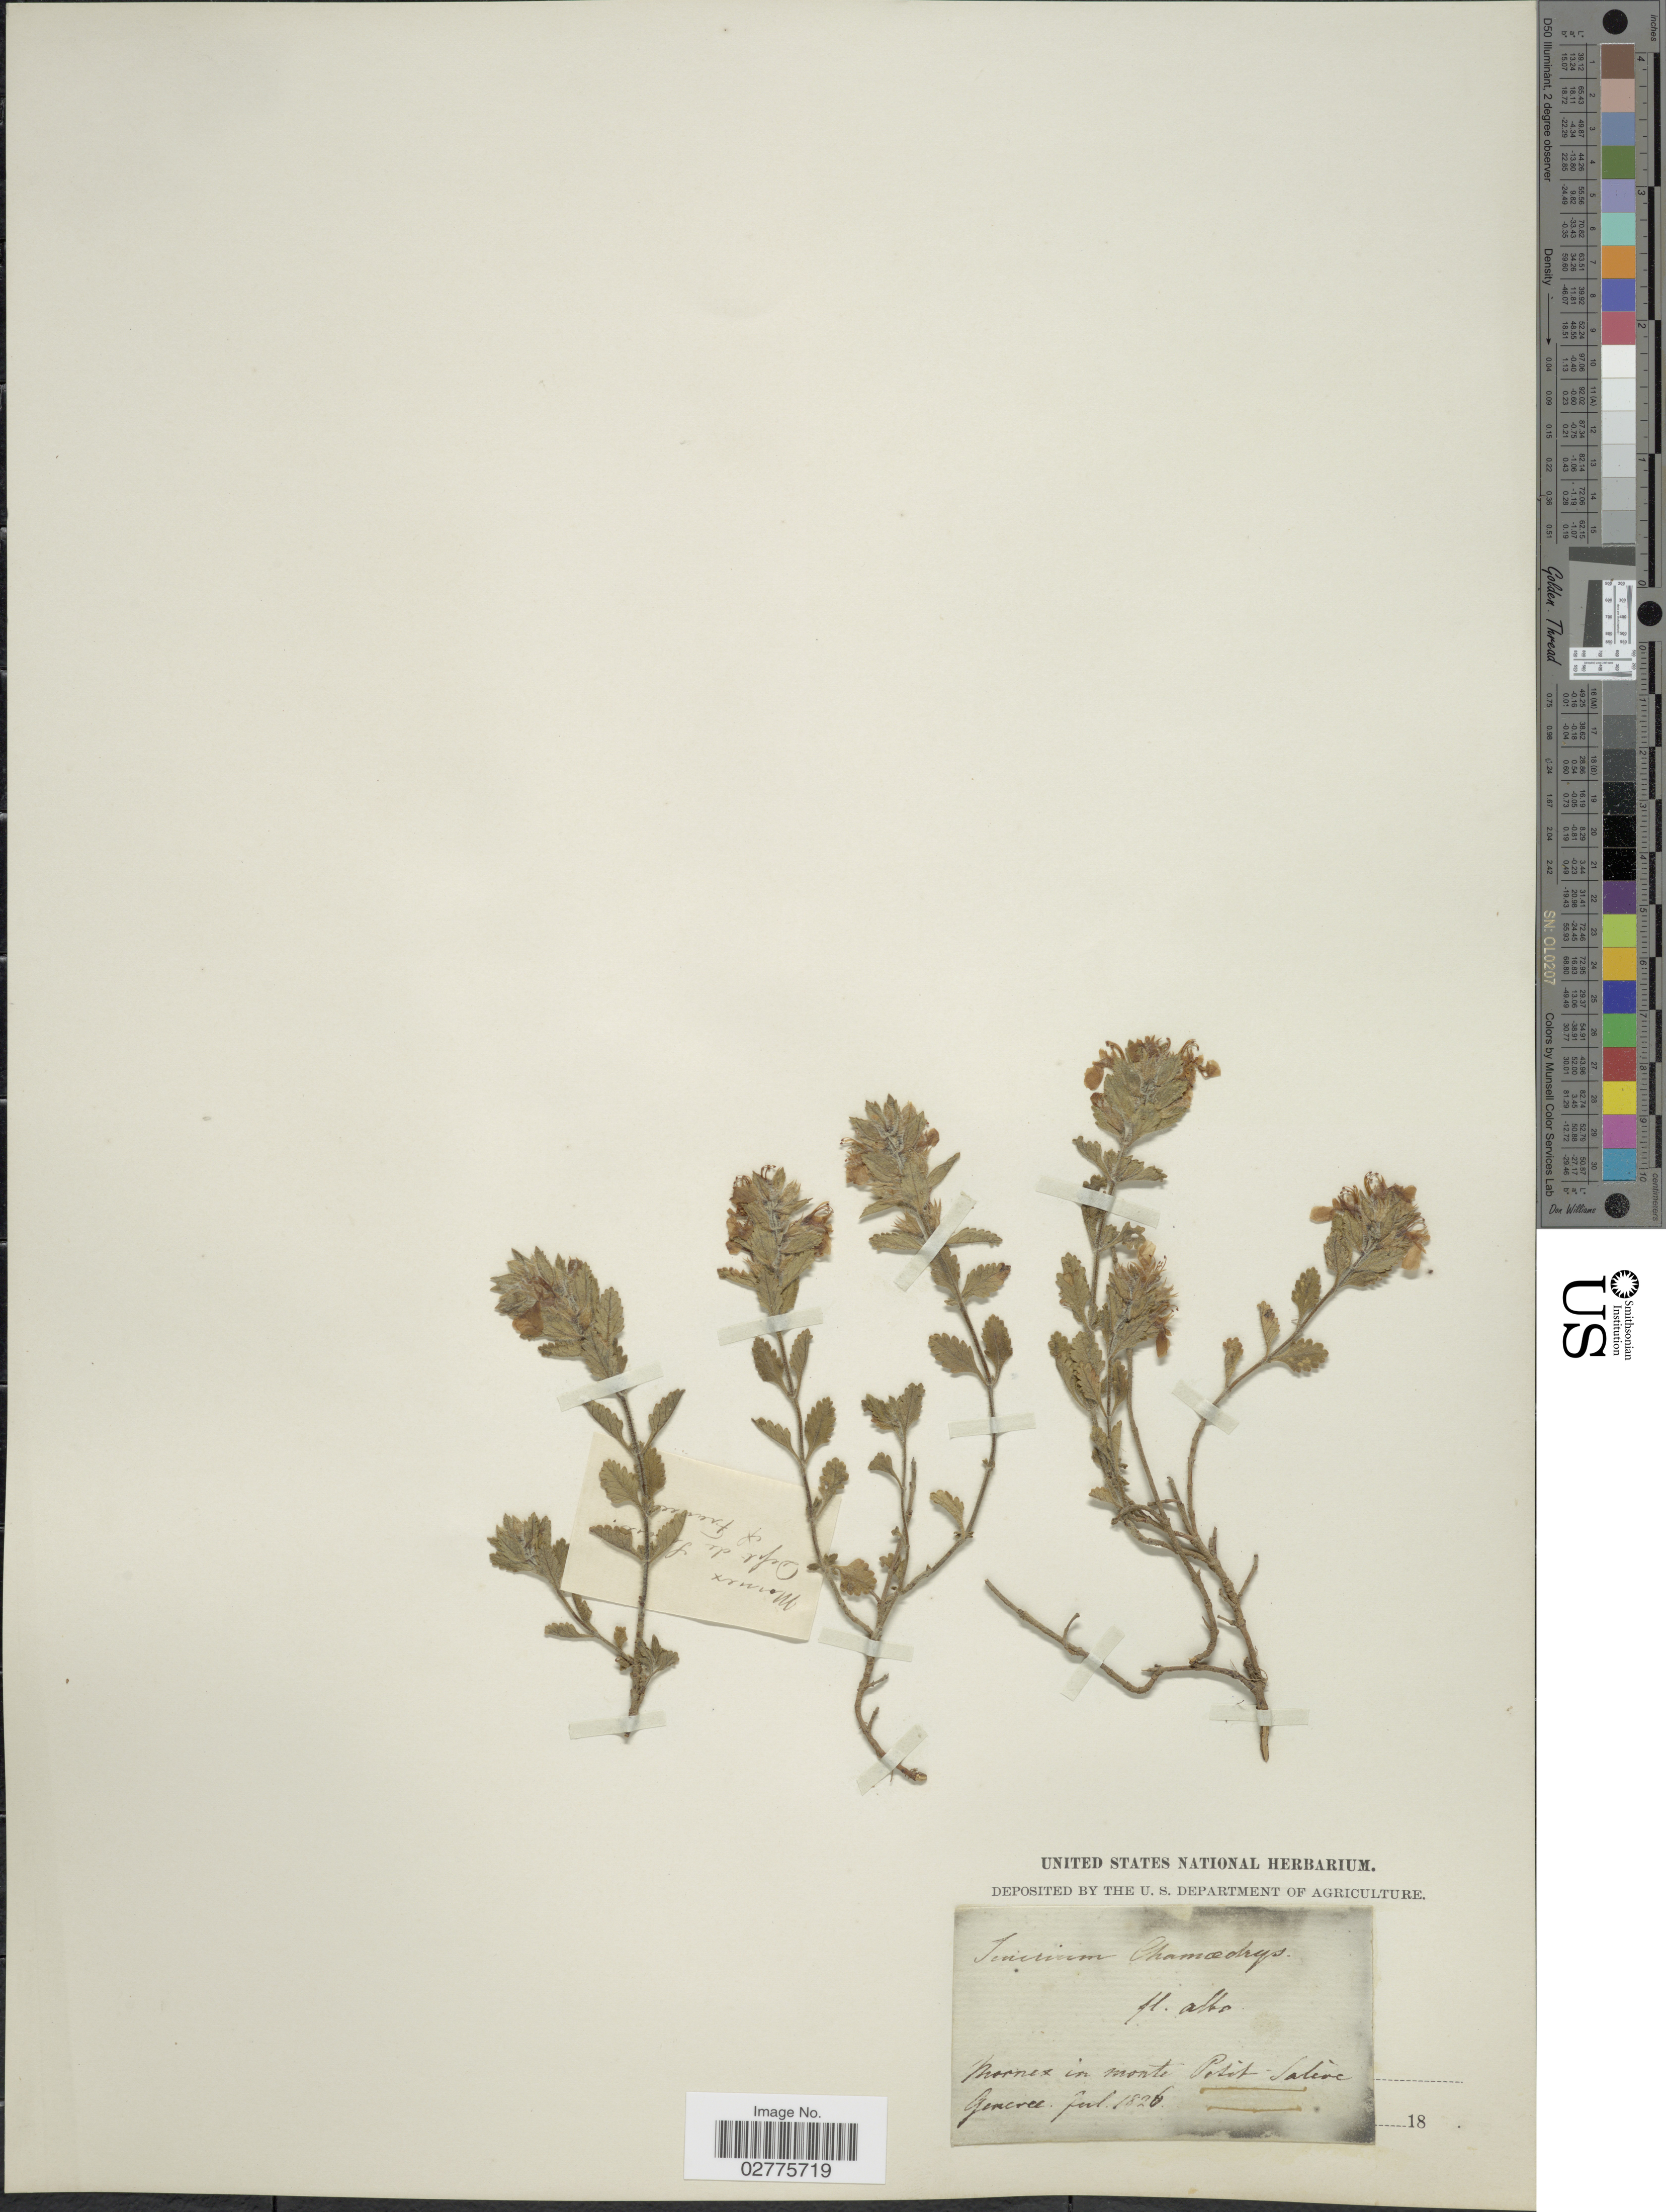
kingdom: Plantae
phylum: Tracheophyta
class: Magnoliopsida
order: Lamiales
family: Lamiaceae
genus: Teucrium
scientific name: Teucrium chamaedrys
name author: L.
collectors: ex herb. United States National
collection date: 1826-07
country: Switzerland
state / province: Genève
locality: Mornes in monte Petit - Saleve.